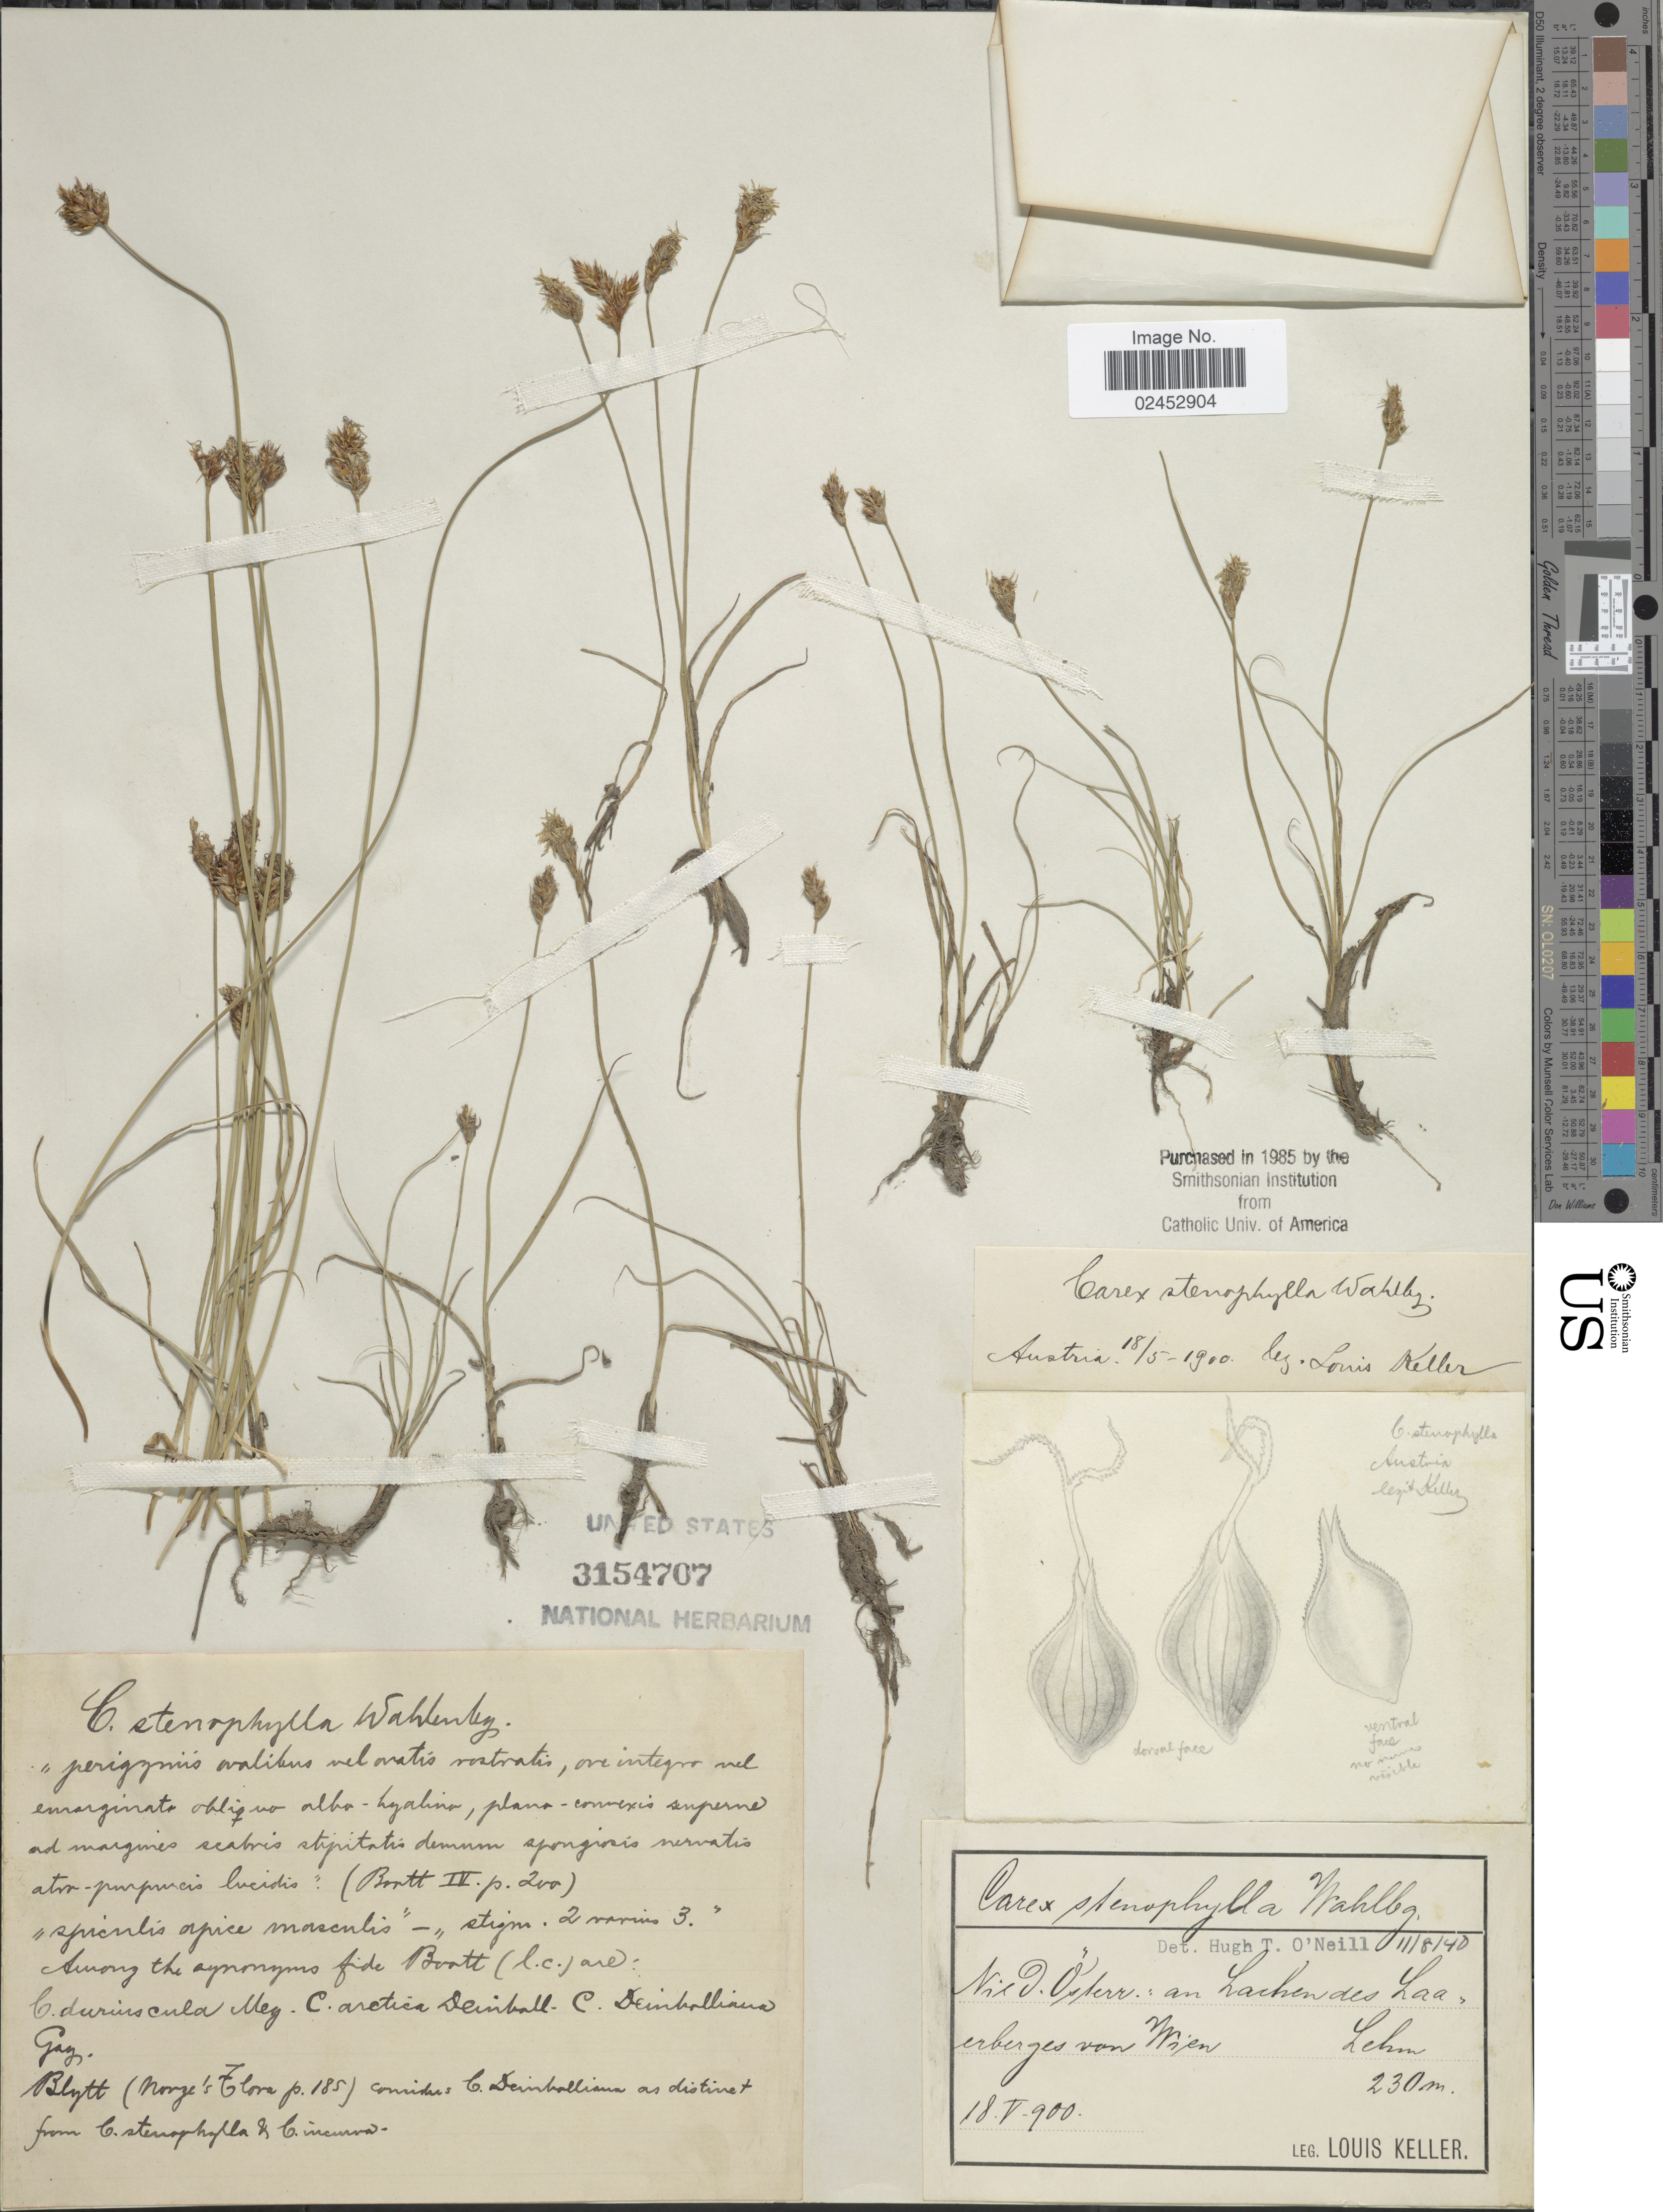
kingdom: Plantae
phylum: Tracheophyta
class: Liliopsida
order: Poales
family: Cyperaceae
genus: Carex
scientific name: Carex stenophylla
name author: Wahlenb.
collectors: L. F. Keller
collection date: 1900-05-18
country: Austria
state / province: Niederosterreich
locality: Nied. Osterr.: an Lachen des Laaerberges von Wien.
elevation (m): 230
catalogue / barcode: US 3154707